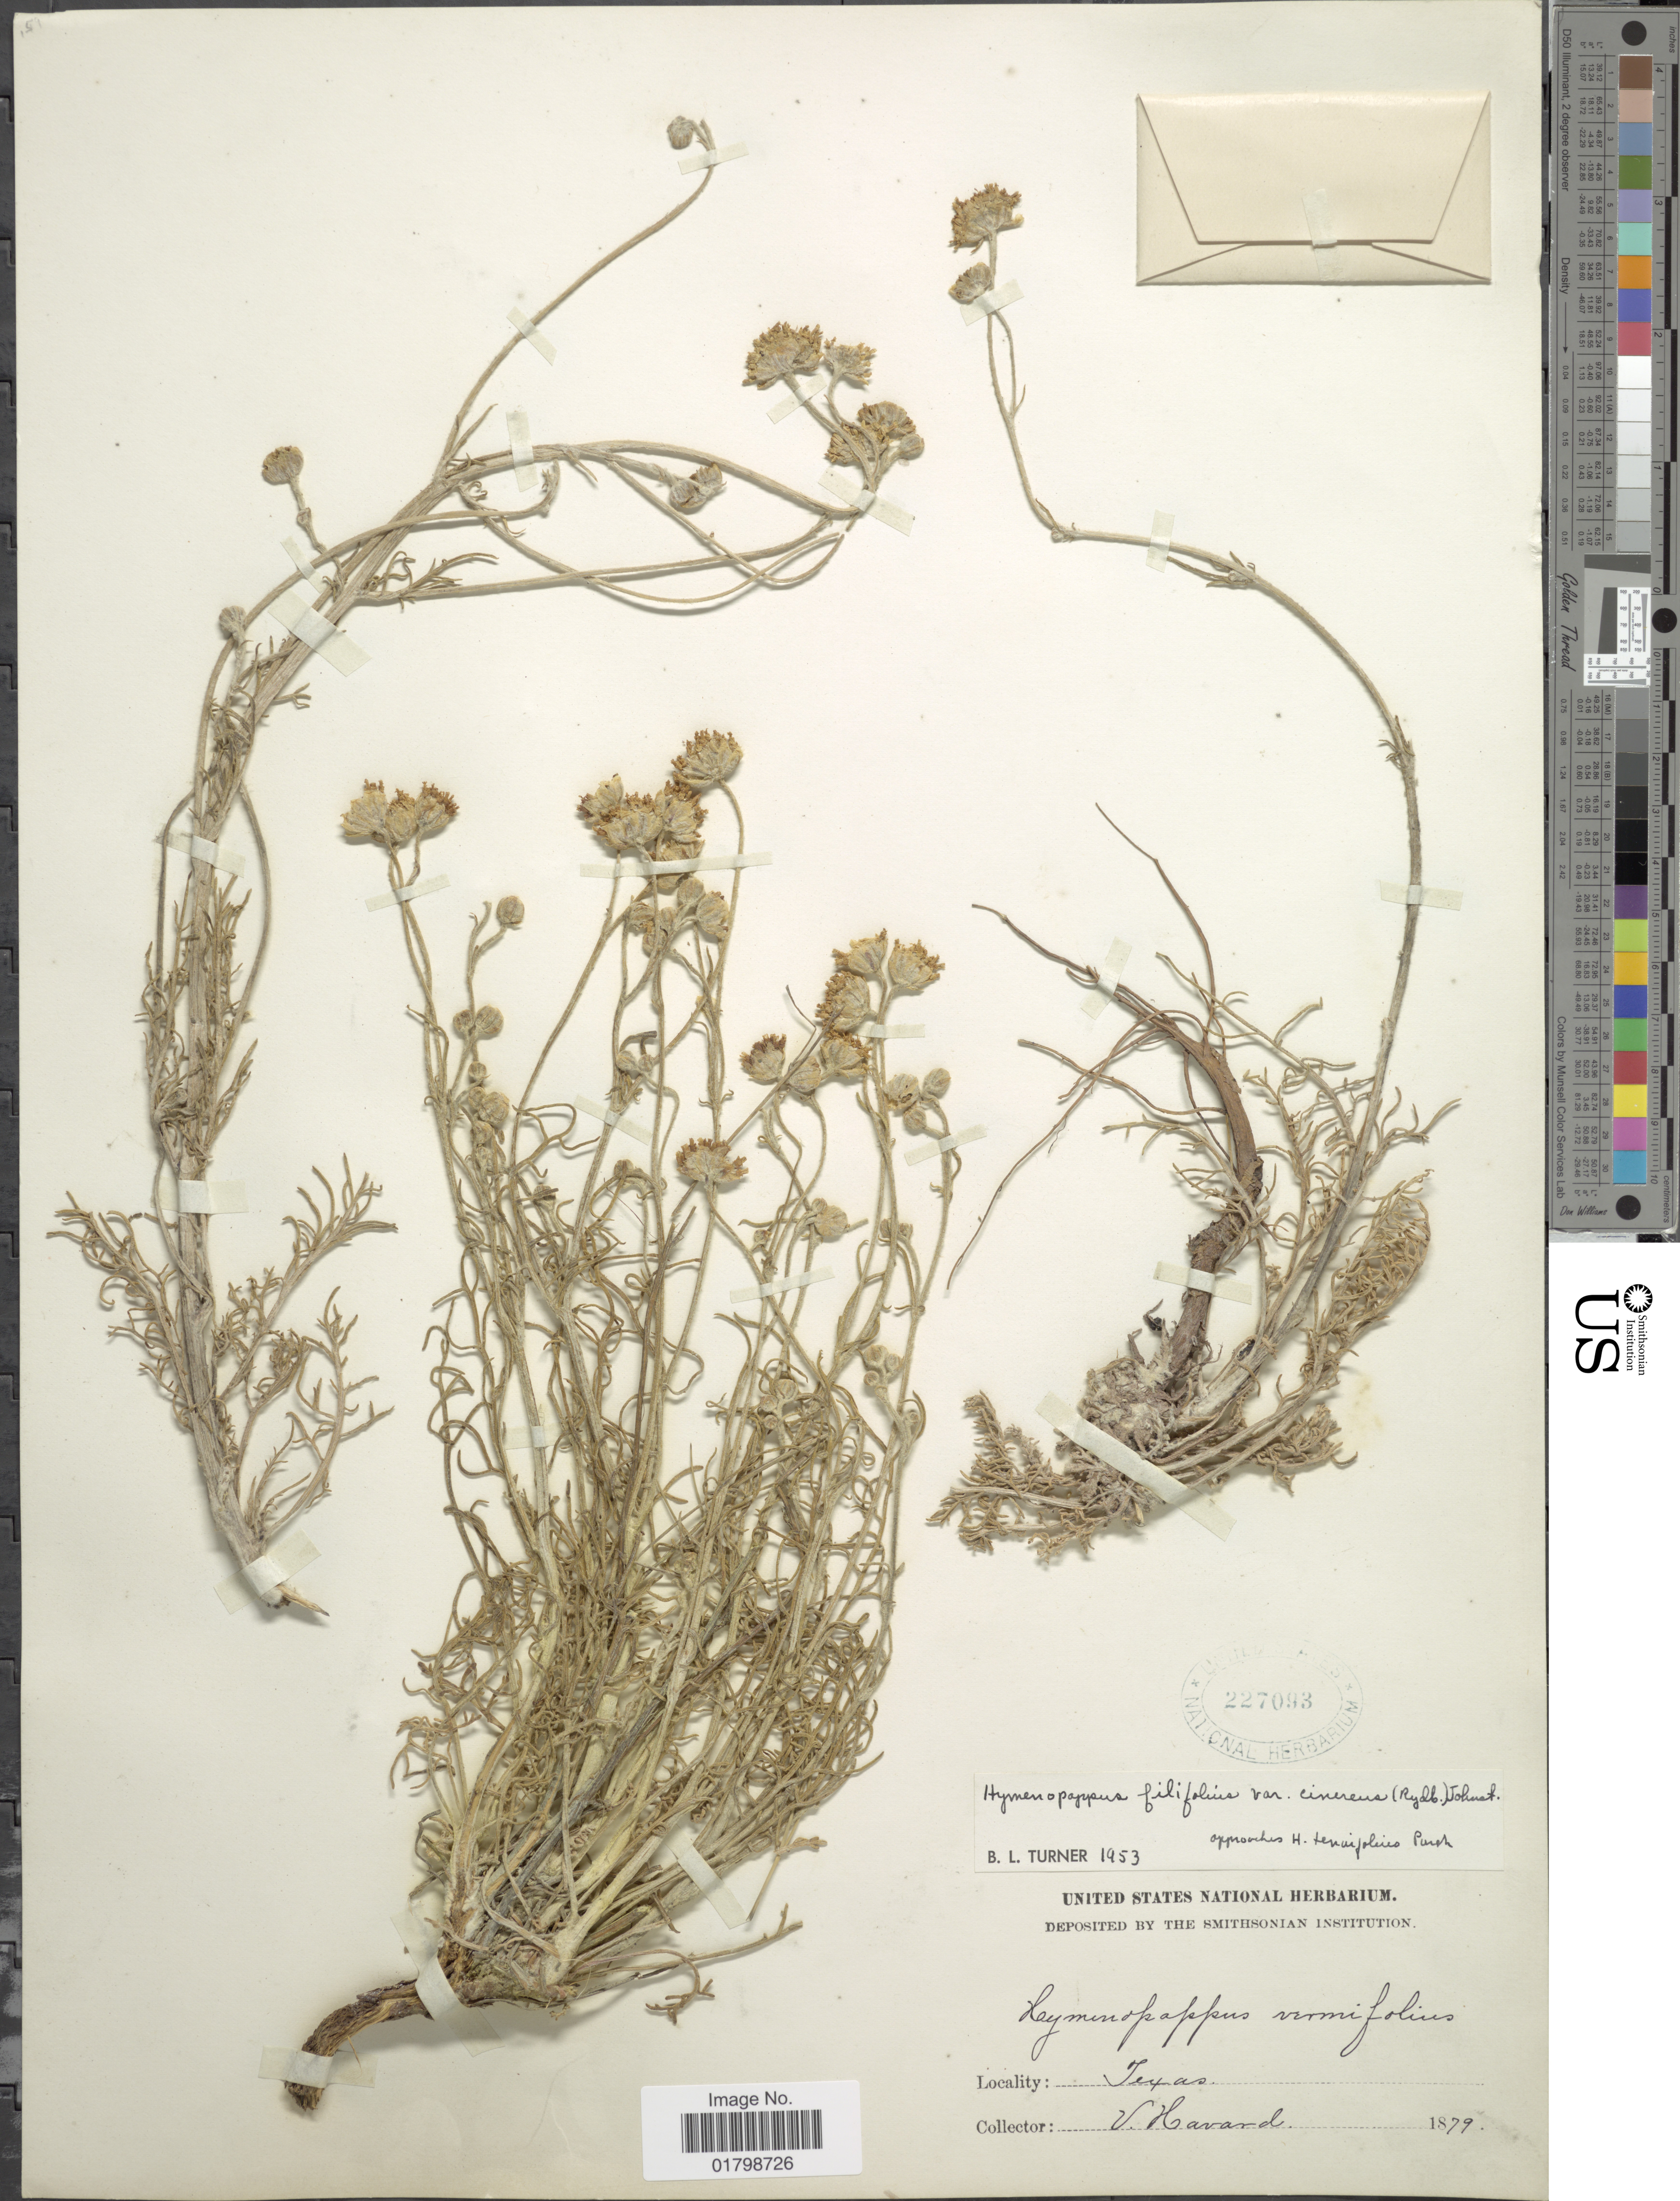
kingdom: Plantae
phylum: Tracheophyta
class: Magnoliopsida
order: Asterales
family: Asteraceae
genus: Hymenopappus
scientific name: Hymenopappus filifolius var. cinereus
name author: (Rydb.) I.M. Johnst.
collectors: V. Havard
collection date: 1879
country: United States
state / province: Texas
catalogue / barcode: US 227093